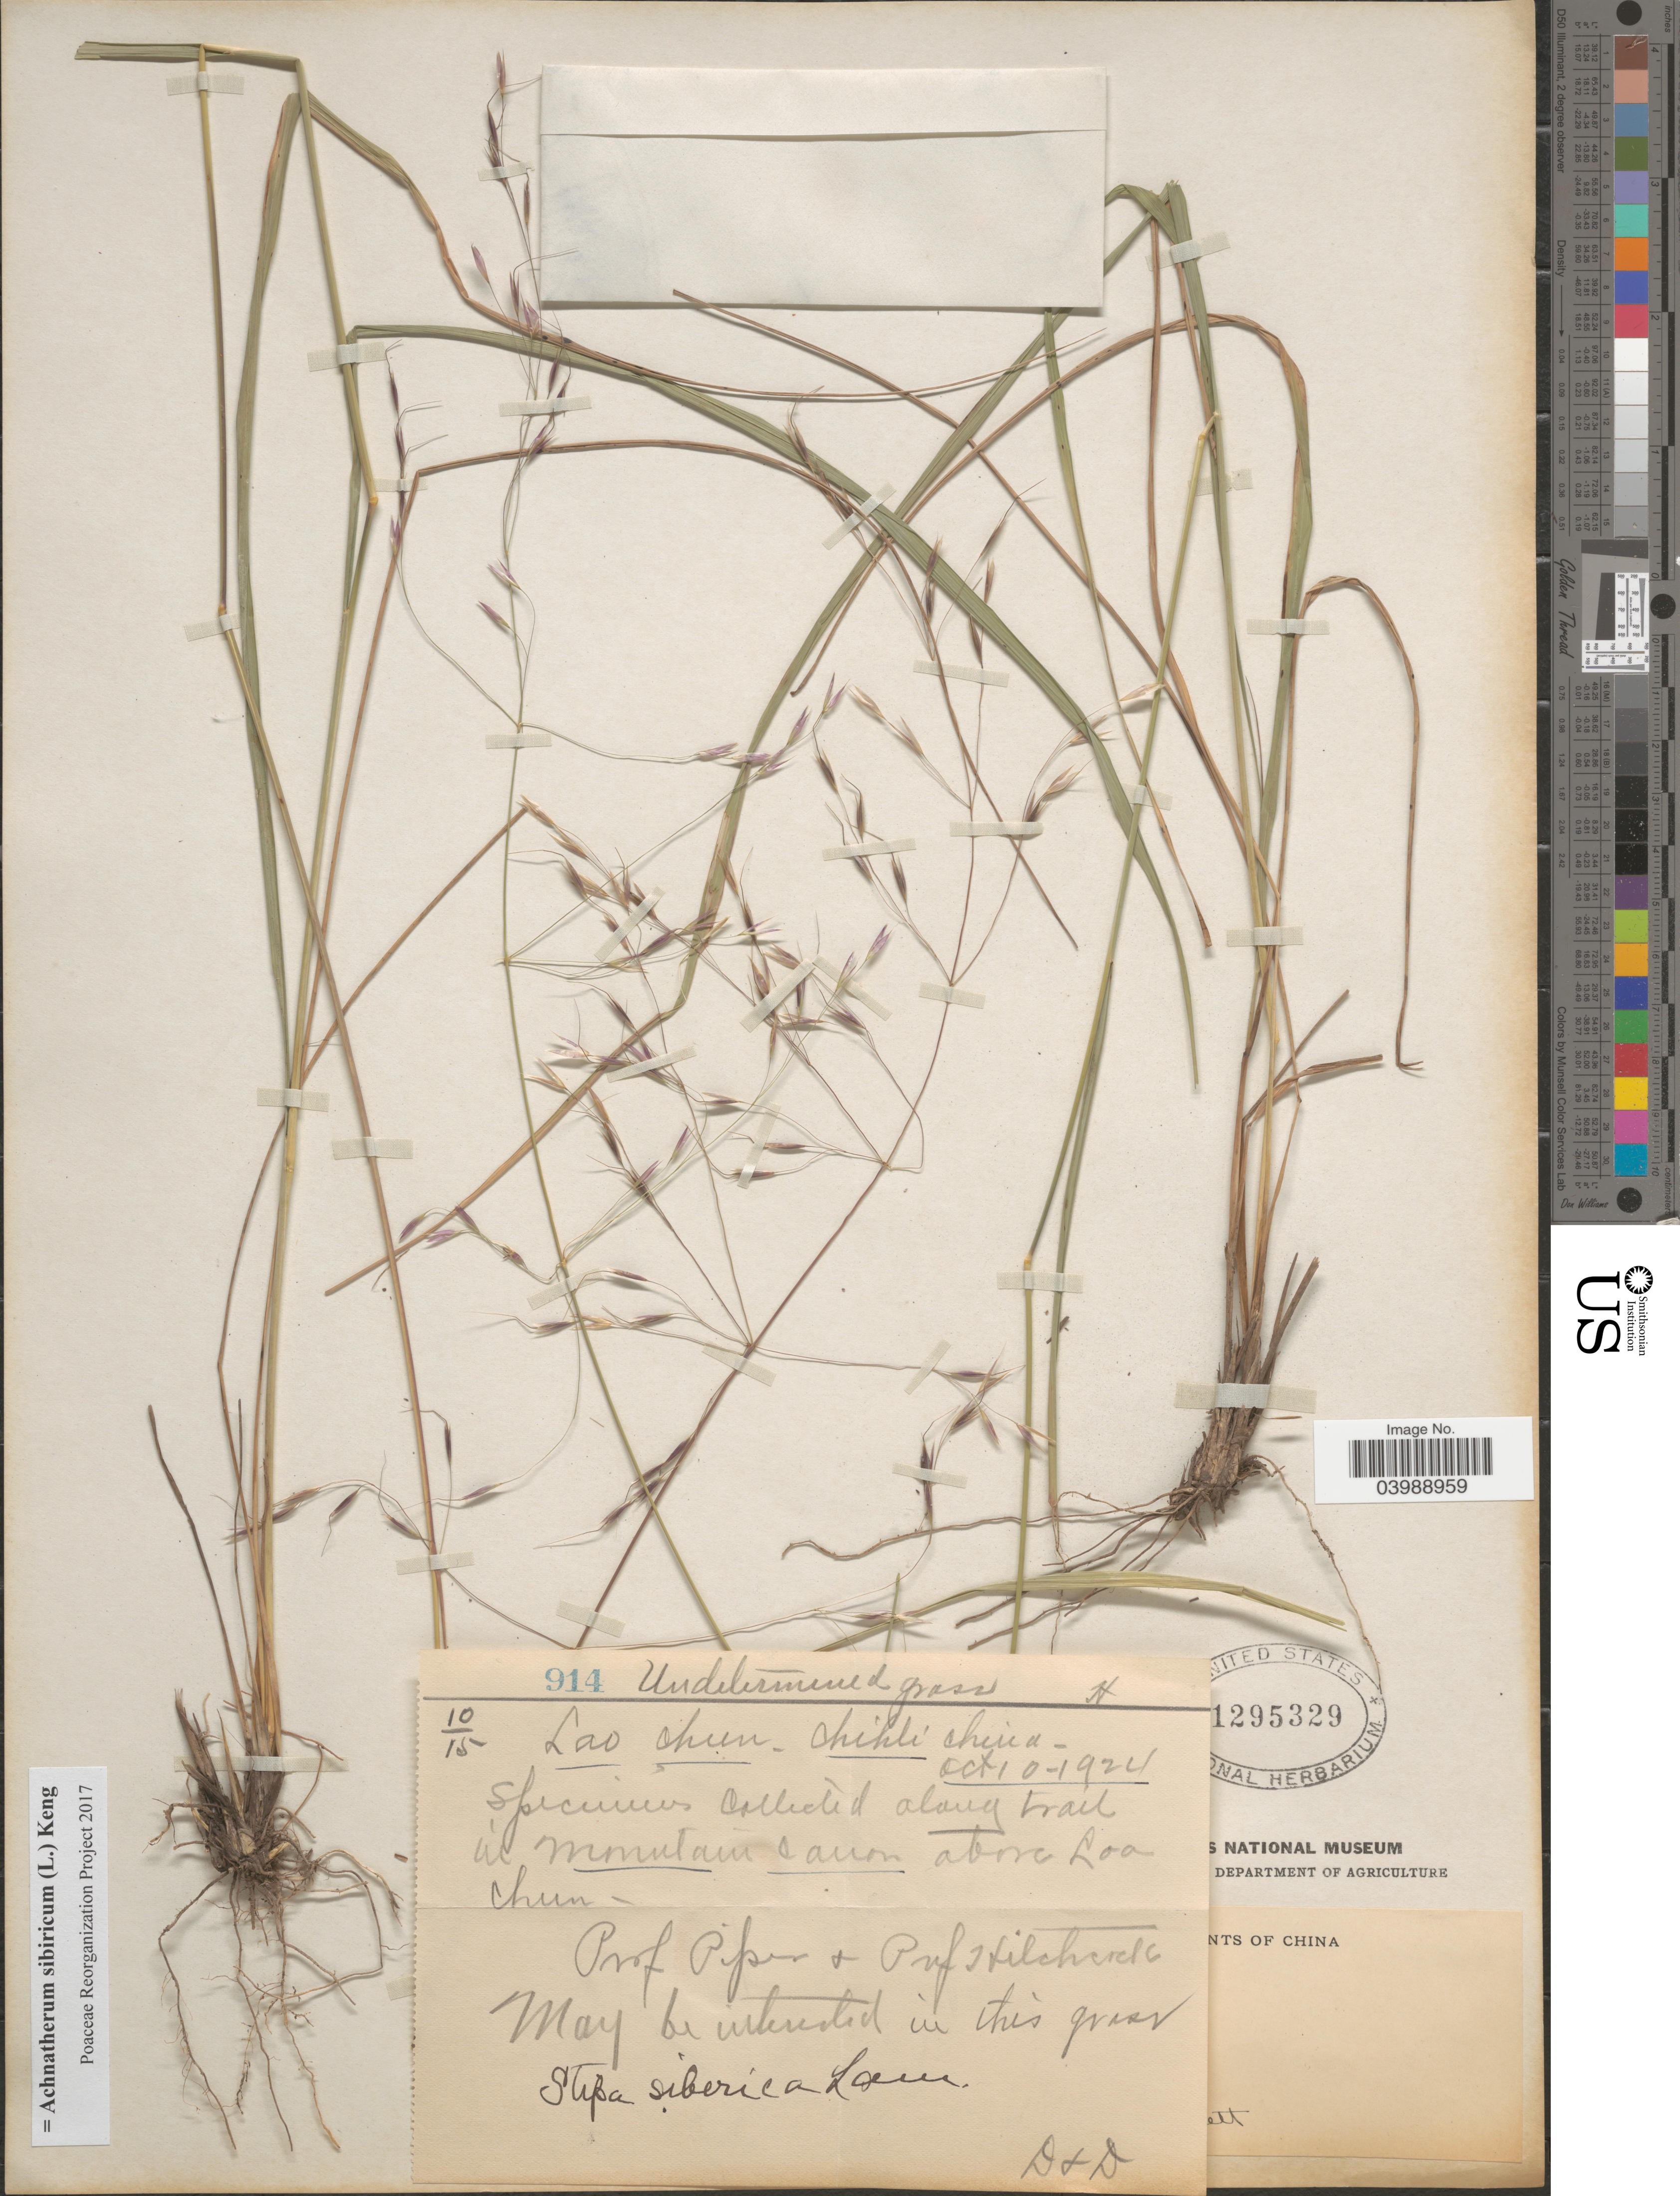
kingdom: Plantae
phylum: Tracheophyta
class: Liliopsida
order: Poales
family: Poaceae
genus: Achnatherum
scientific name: Achnatherum sibiricum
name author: (L.) Keng ex Tzvelev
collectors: D.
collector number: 914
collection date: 1924-10-10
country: China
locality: Lao chun- Chihli. Along trail in mountain canon above Loa Chun.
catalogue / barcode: US 1295329